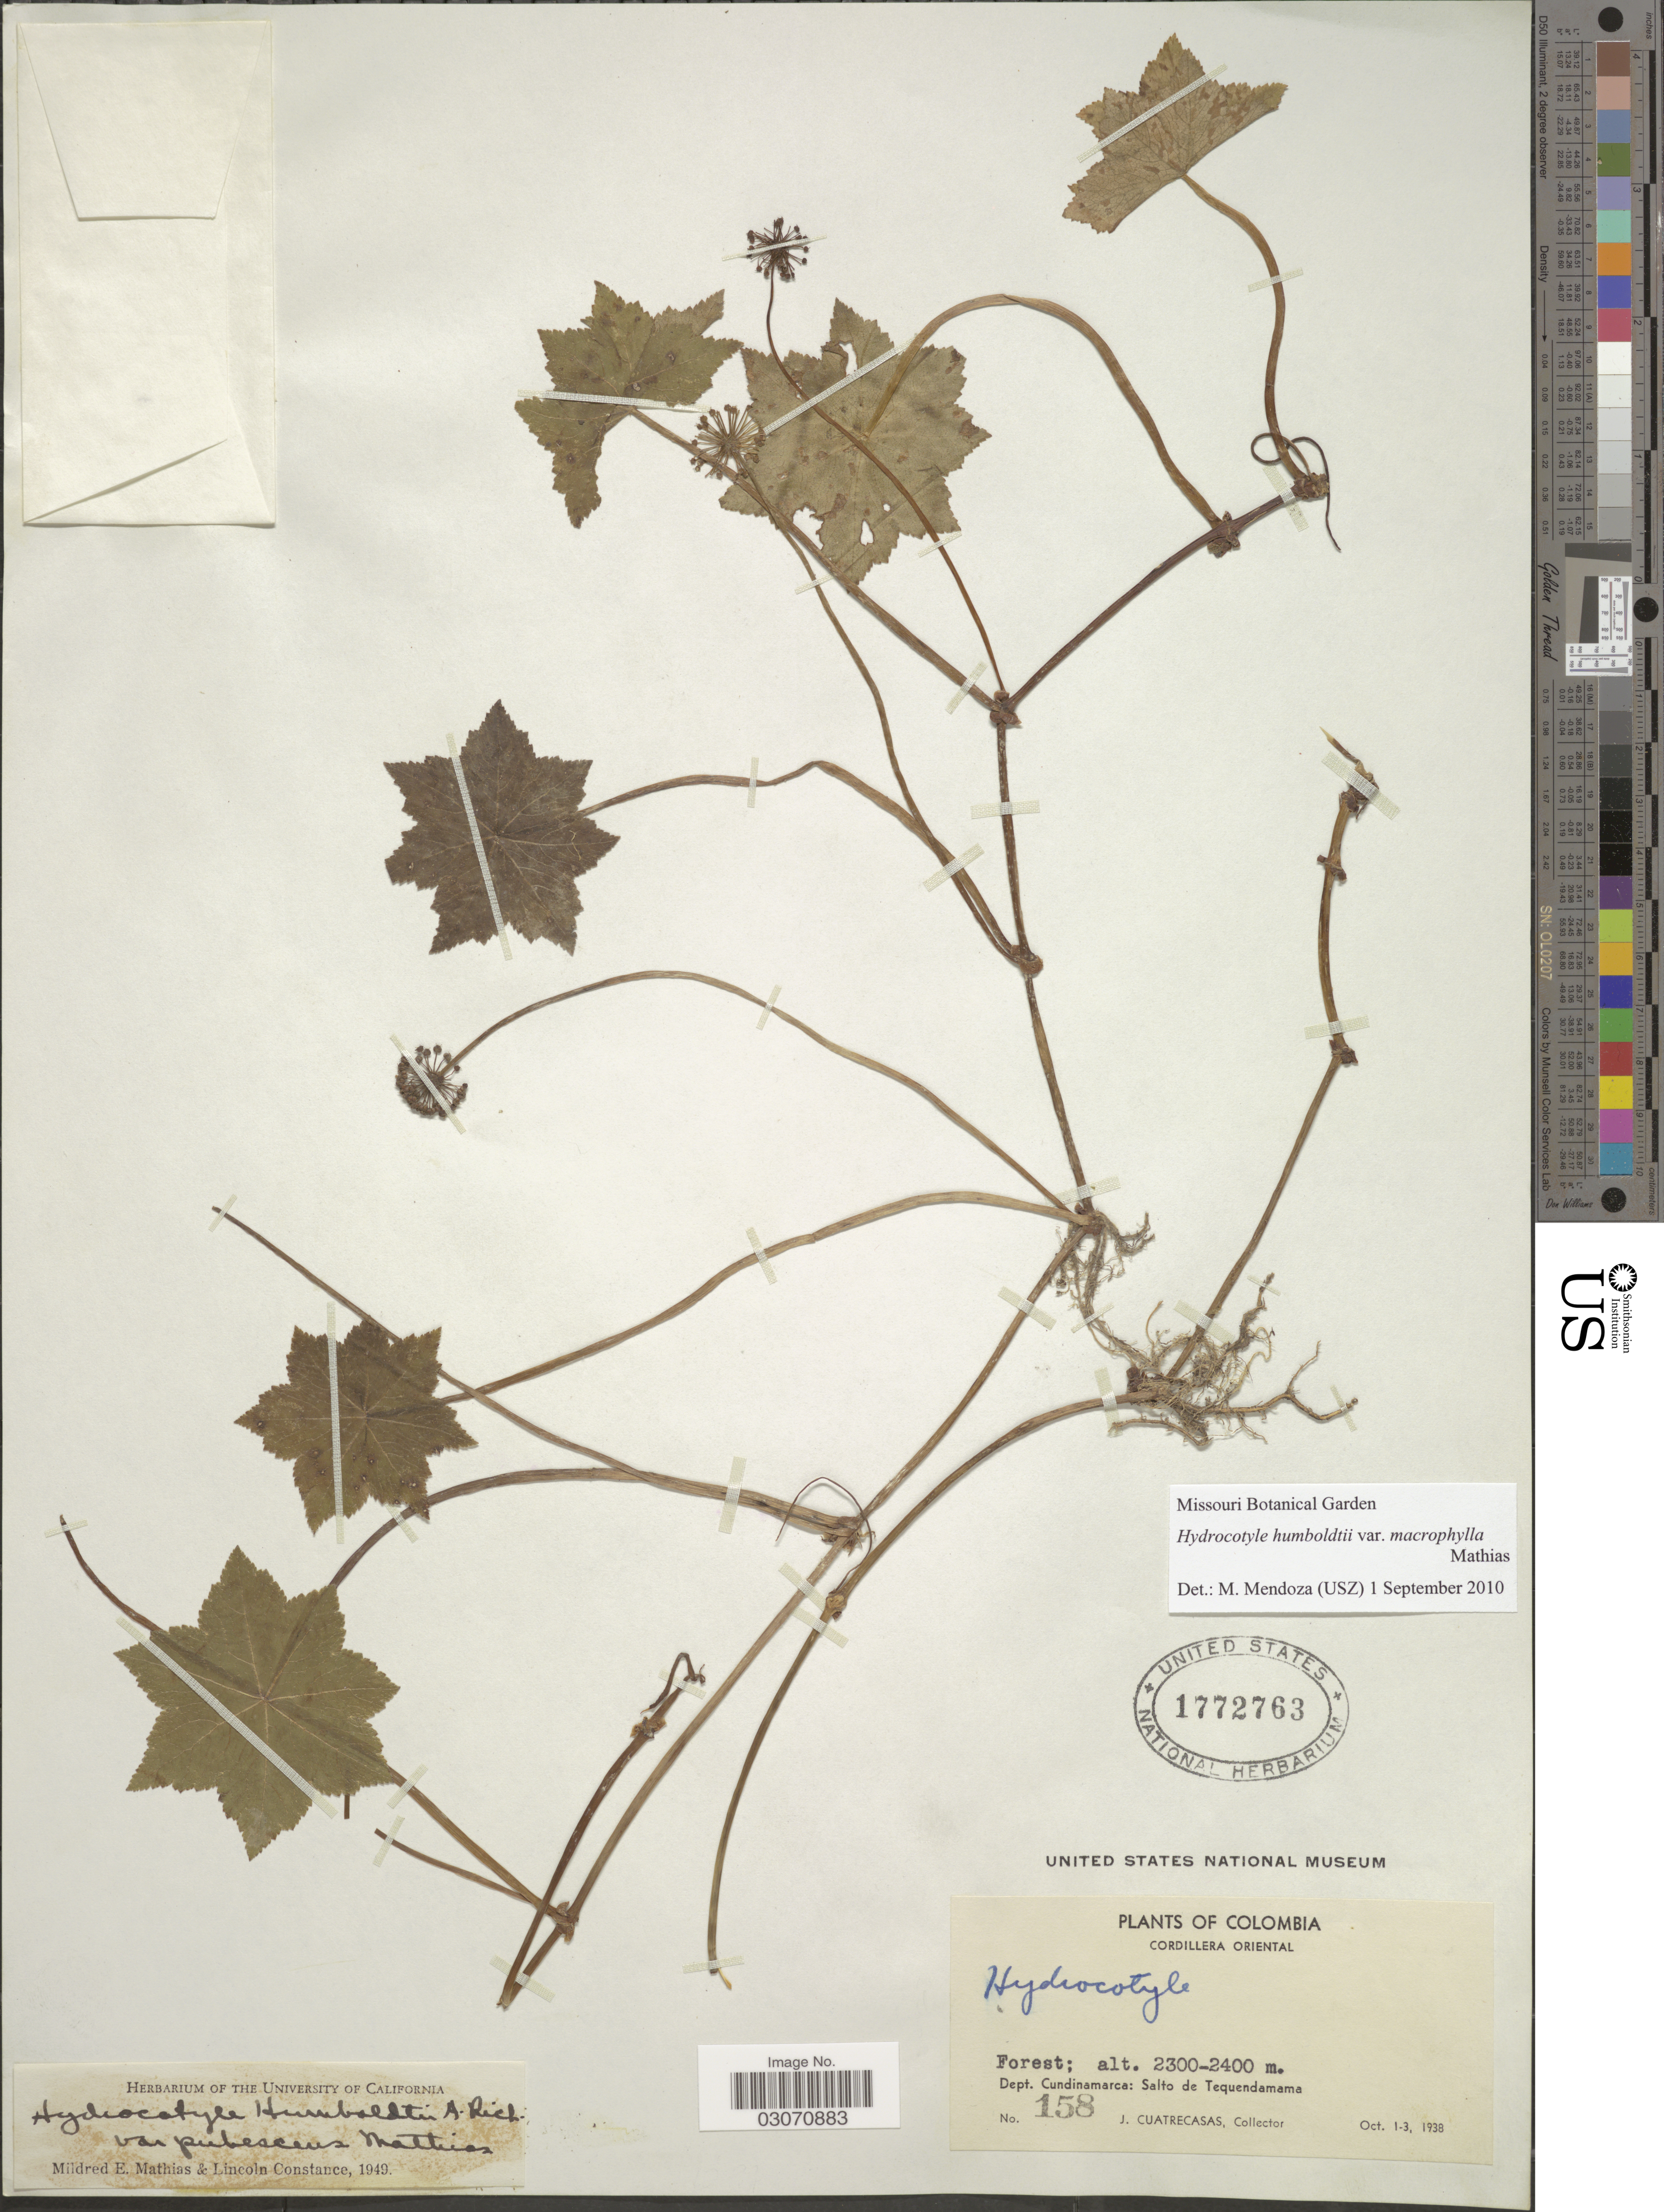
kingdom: Plantae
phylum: Tracheophyta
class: Magnoliopsida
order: Apiales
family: Araliaceae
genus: Hydrocotyle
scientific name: Hydrocotyle humboldtii var. macrophylla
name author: Mathias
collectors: J. Cuatrecasas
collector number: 158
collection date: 1938-10-01/1938-10-03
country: Colombia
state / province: Cundinamarca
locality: Cordillera Oriental. Dept. Cundinamarca: Salto de Tequendama.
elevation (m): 2300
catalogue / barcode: US 1772763